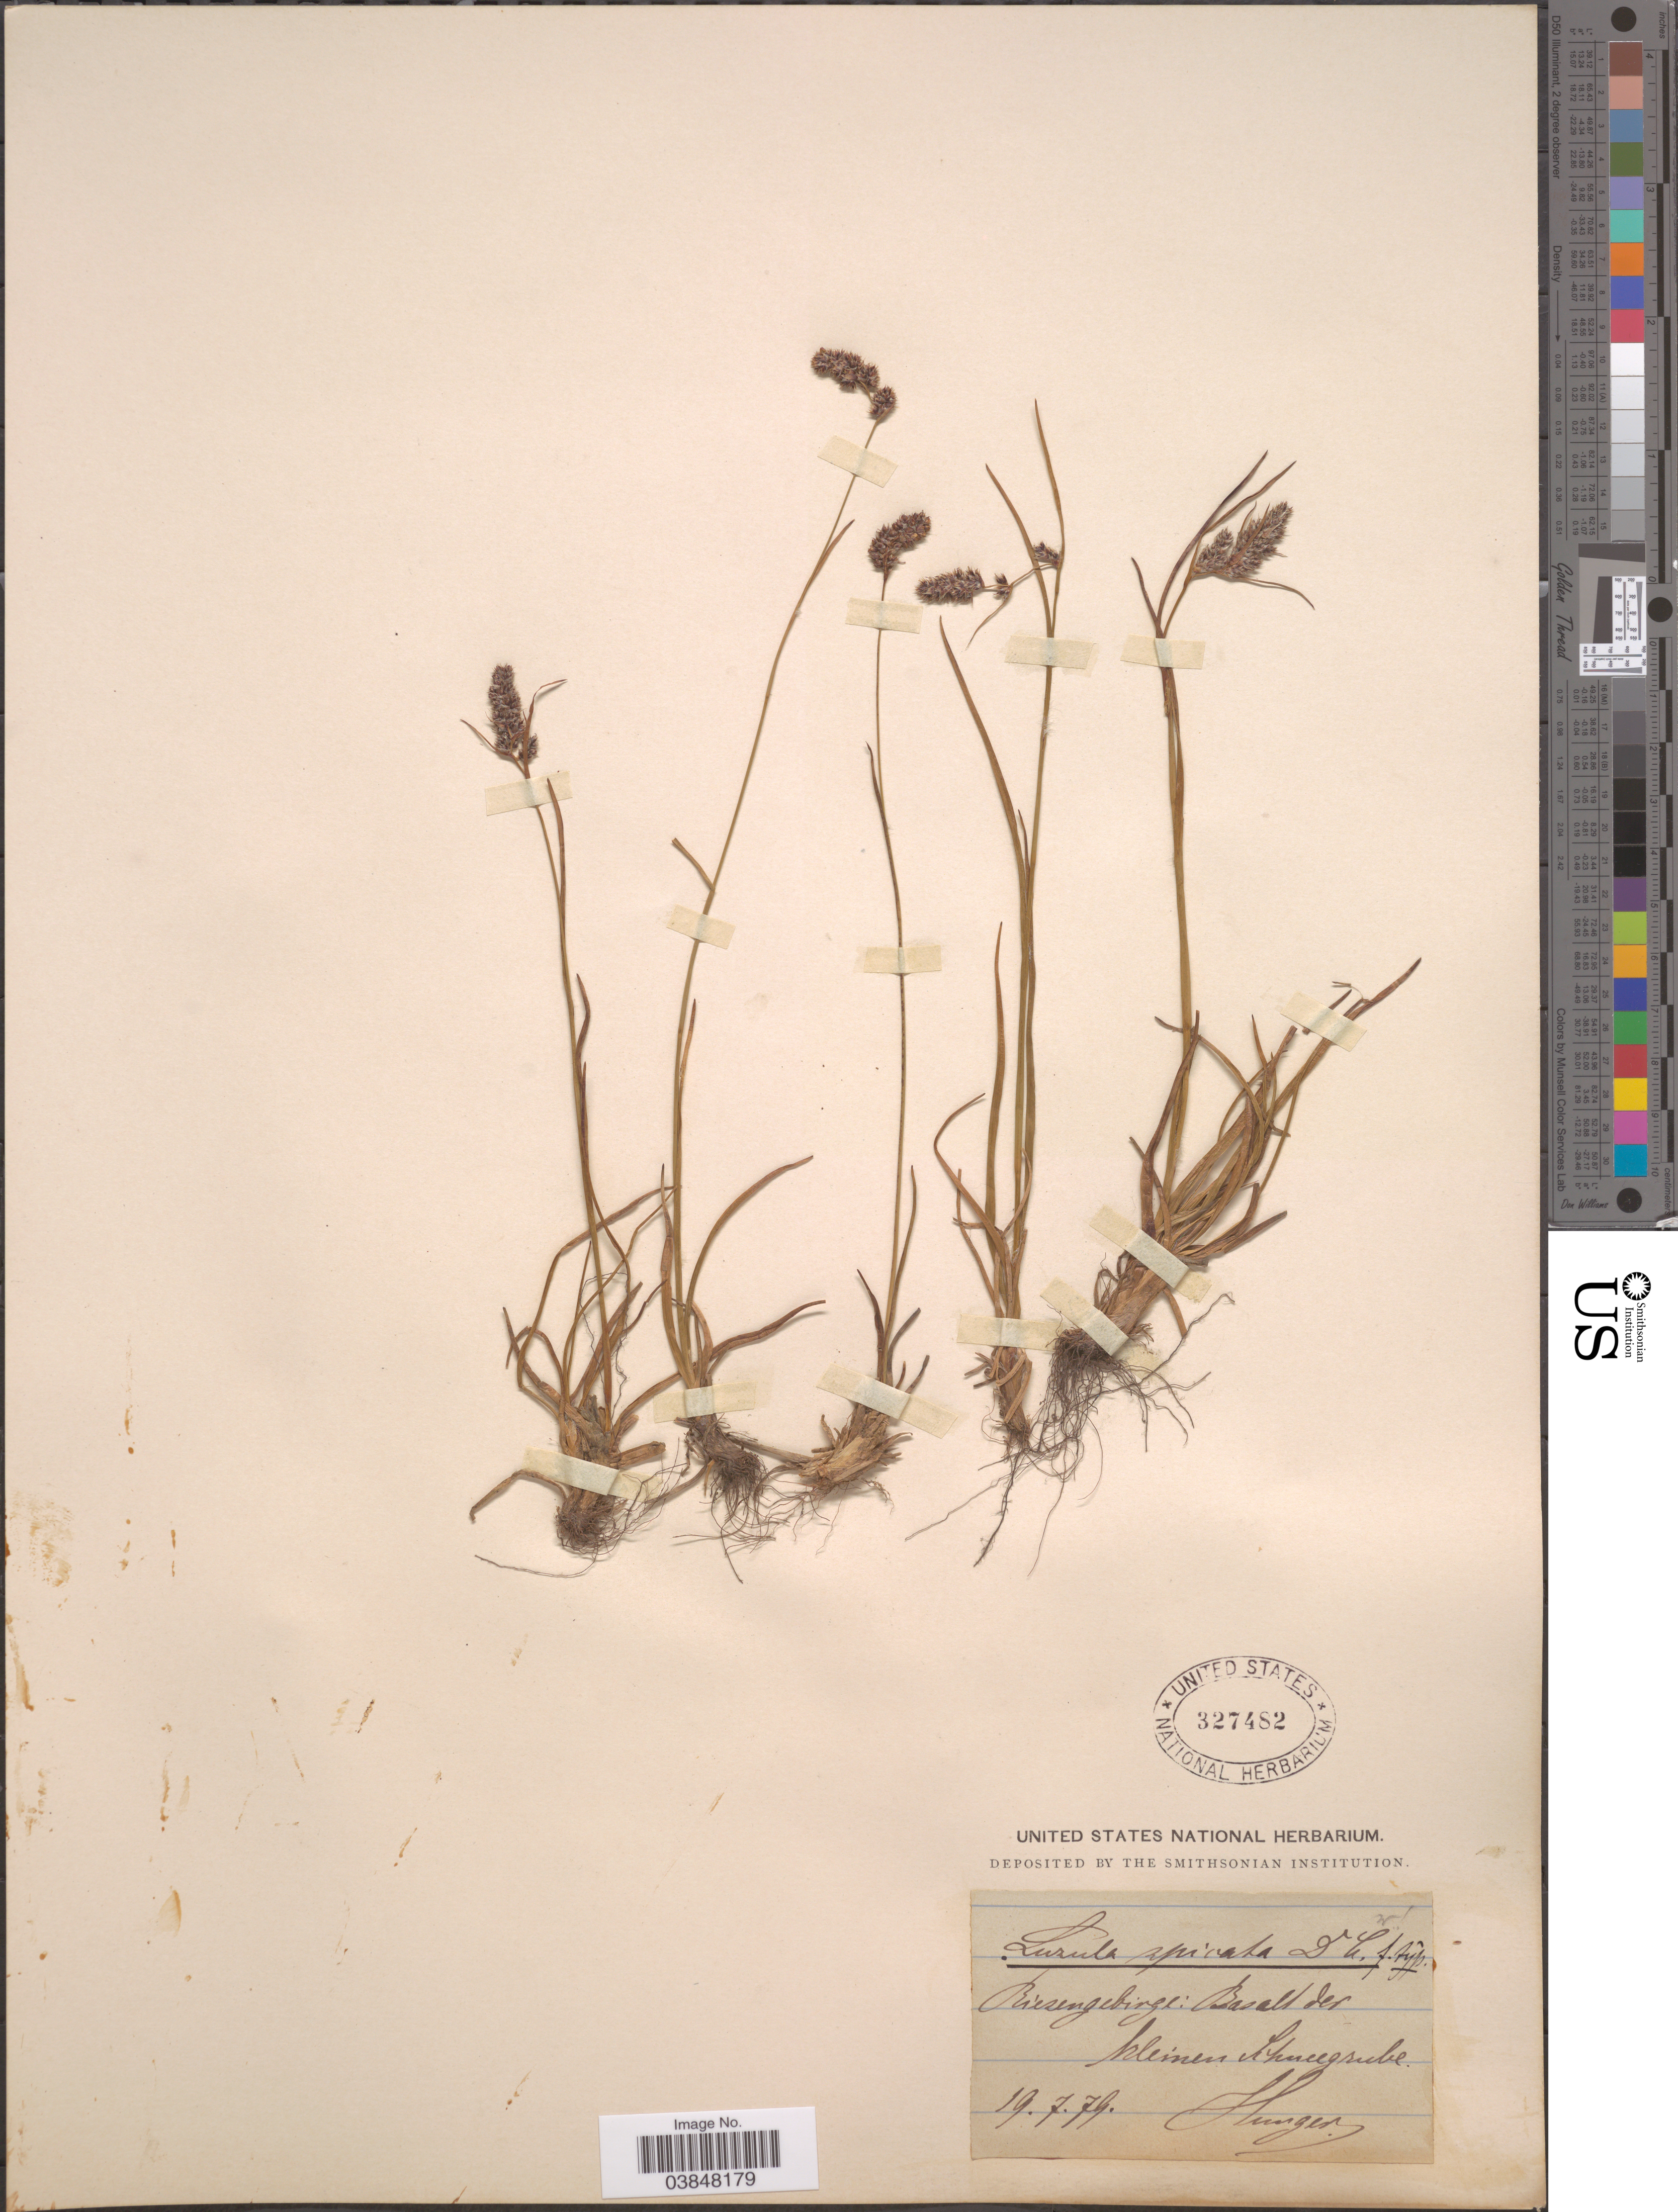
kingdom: Plantae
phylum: Tracheophyta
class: Liliopsida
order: Poales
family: Juncaceae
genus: Luzula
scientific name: Luzula spicata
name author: (L.) DC.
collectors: E. Hunger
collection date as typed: Transcribed d/m/y: 19/7/79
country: Poland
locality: Riesengebirge: Basalt der kleinen Schweigrube.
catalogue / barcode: US 327482